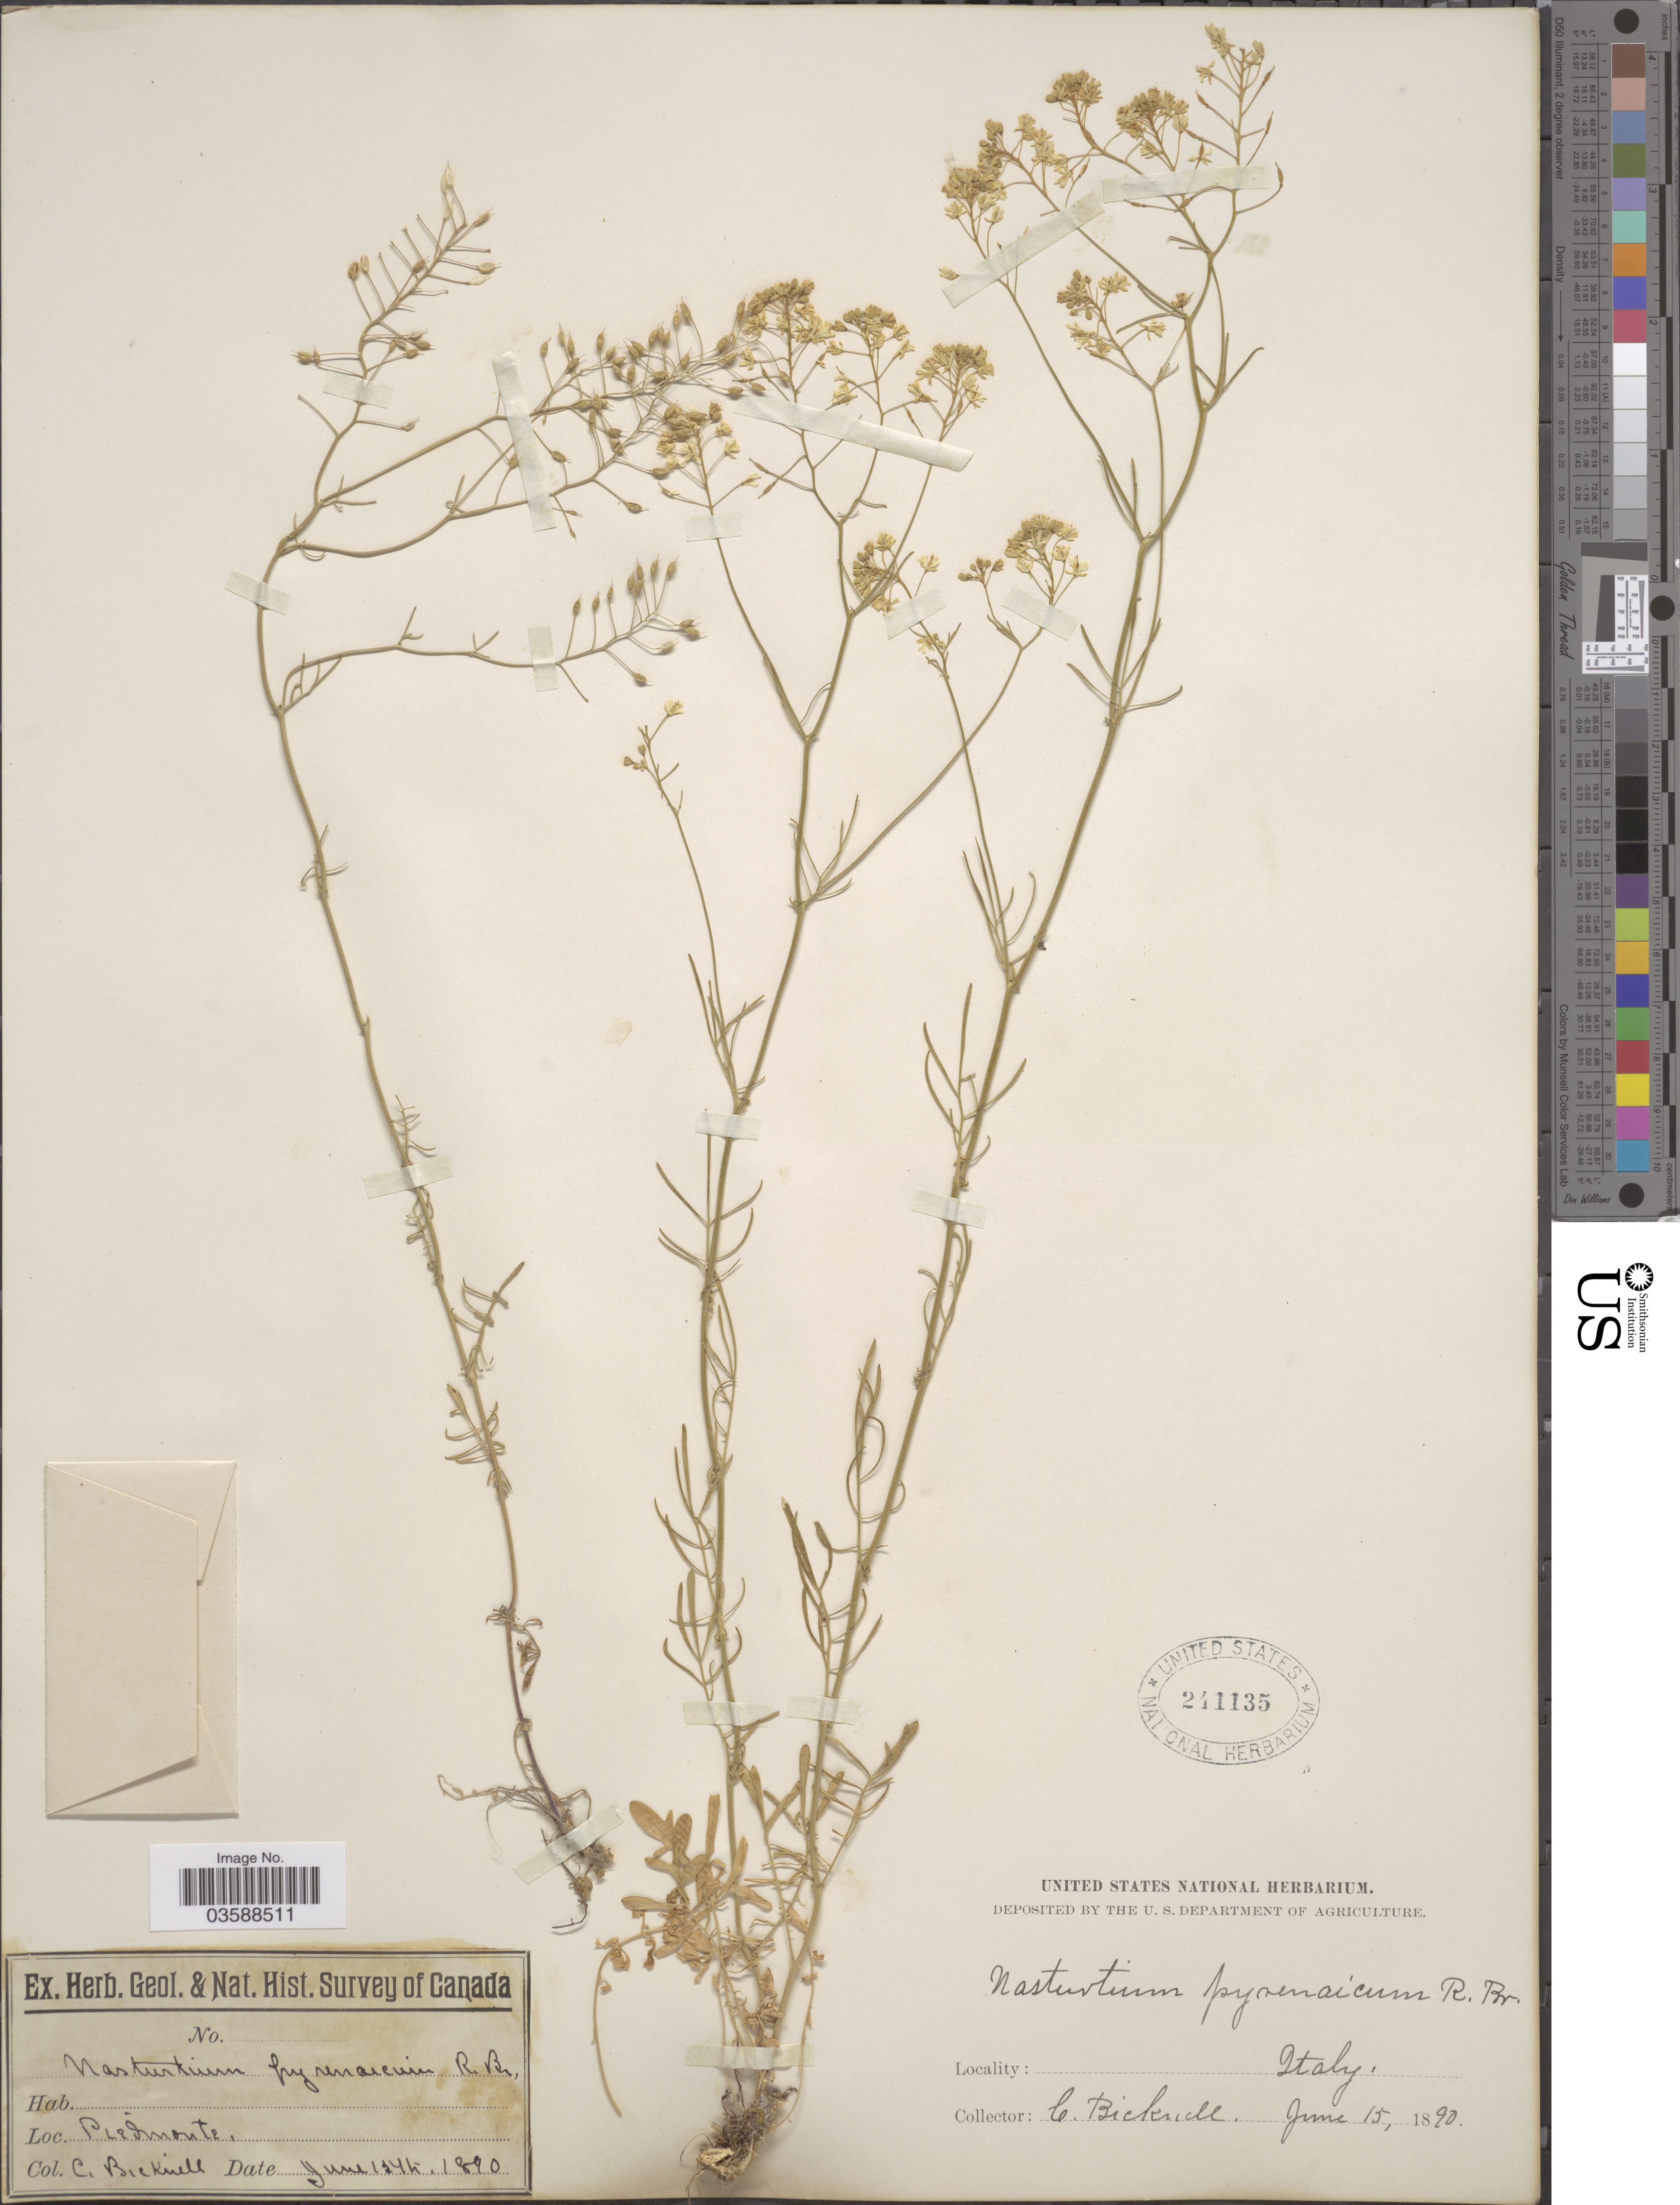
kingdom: Plantae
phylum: Tracheophyta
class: Magnoliopsida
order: Brassicales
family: Brassicaceae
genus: Rorippa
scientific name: Rorippa pyrenaica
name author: (All.) Rchb.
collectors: C. Bicknell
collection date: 1890-06-14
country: Italy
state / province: Piedmont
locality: Piedmonte.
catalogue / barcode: US 241135